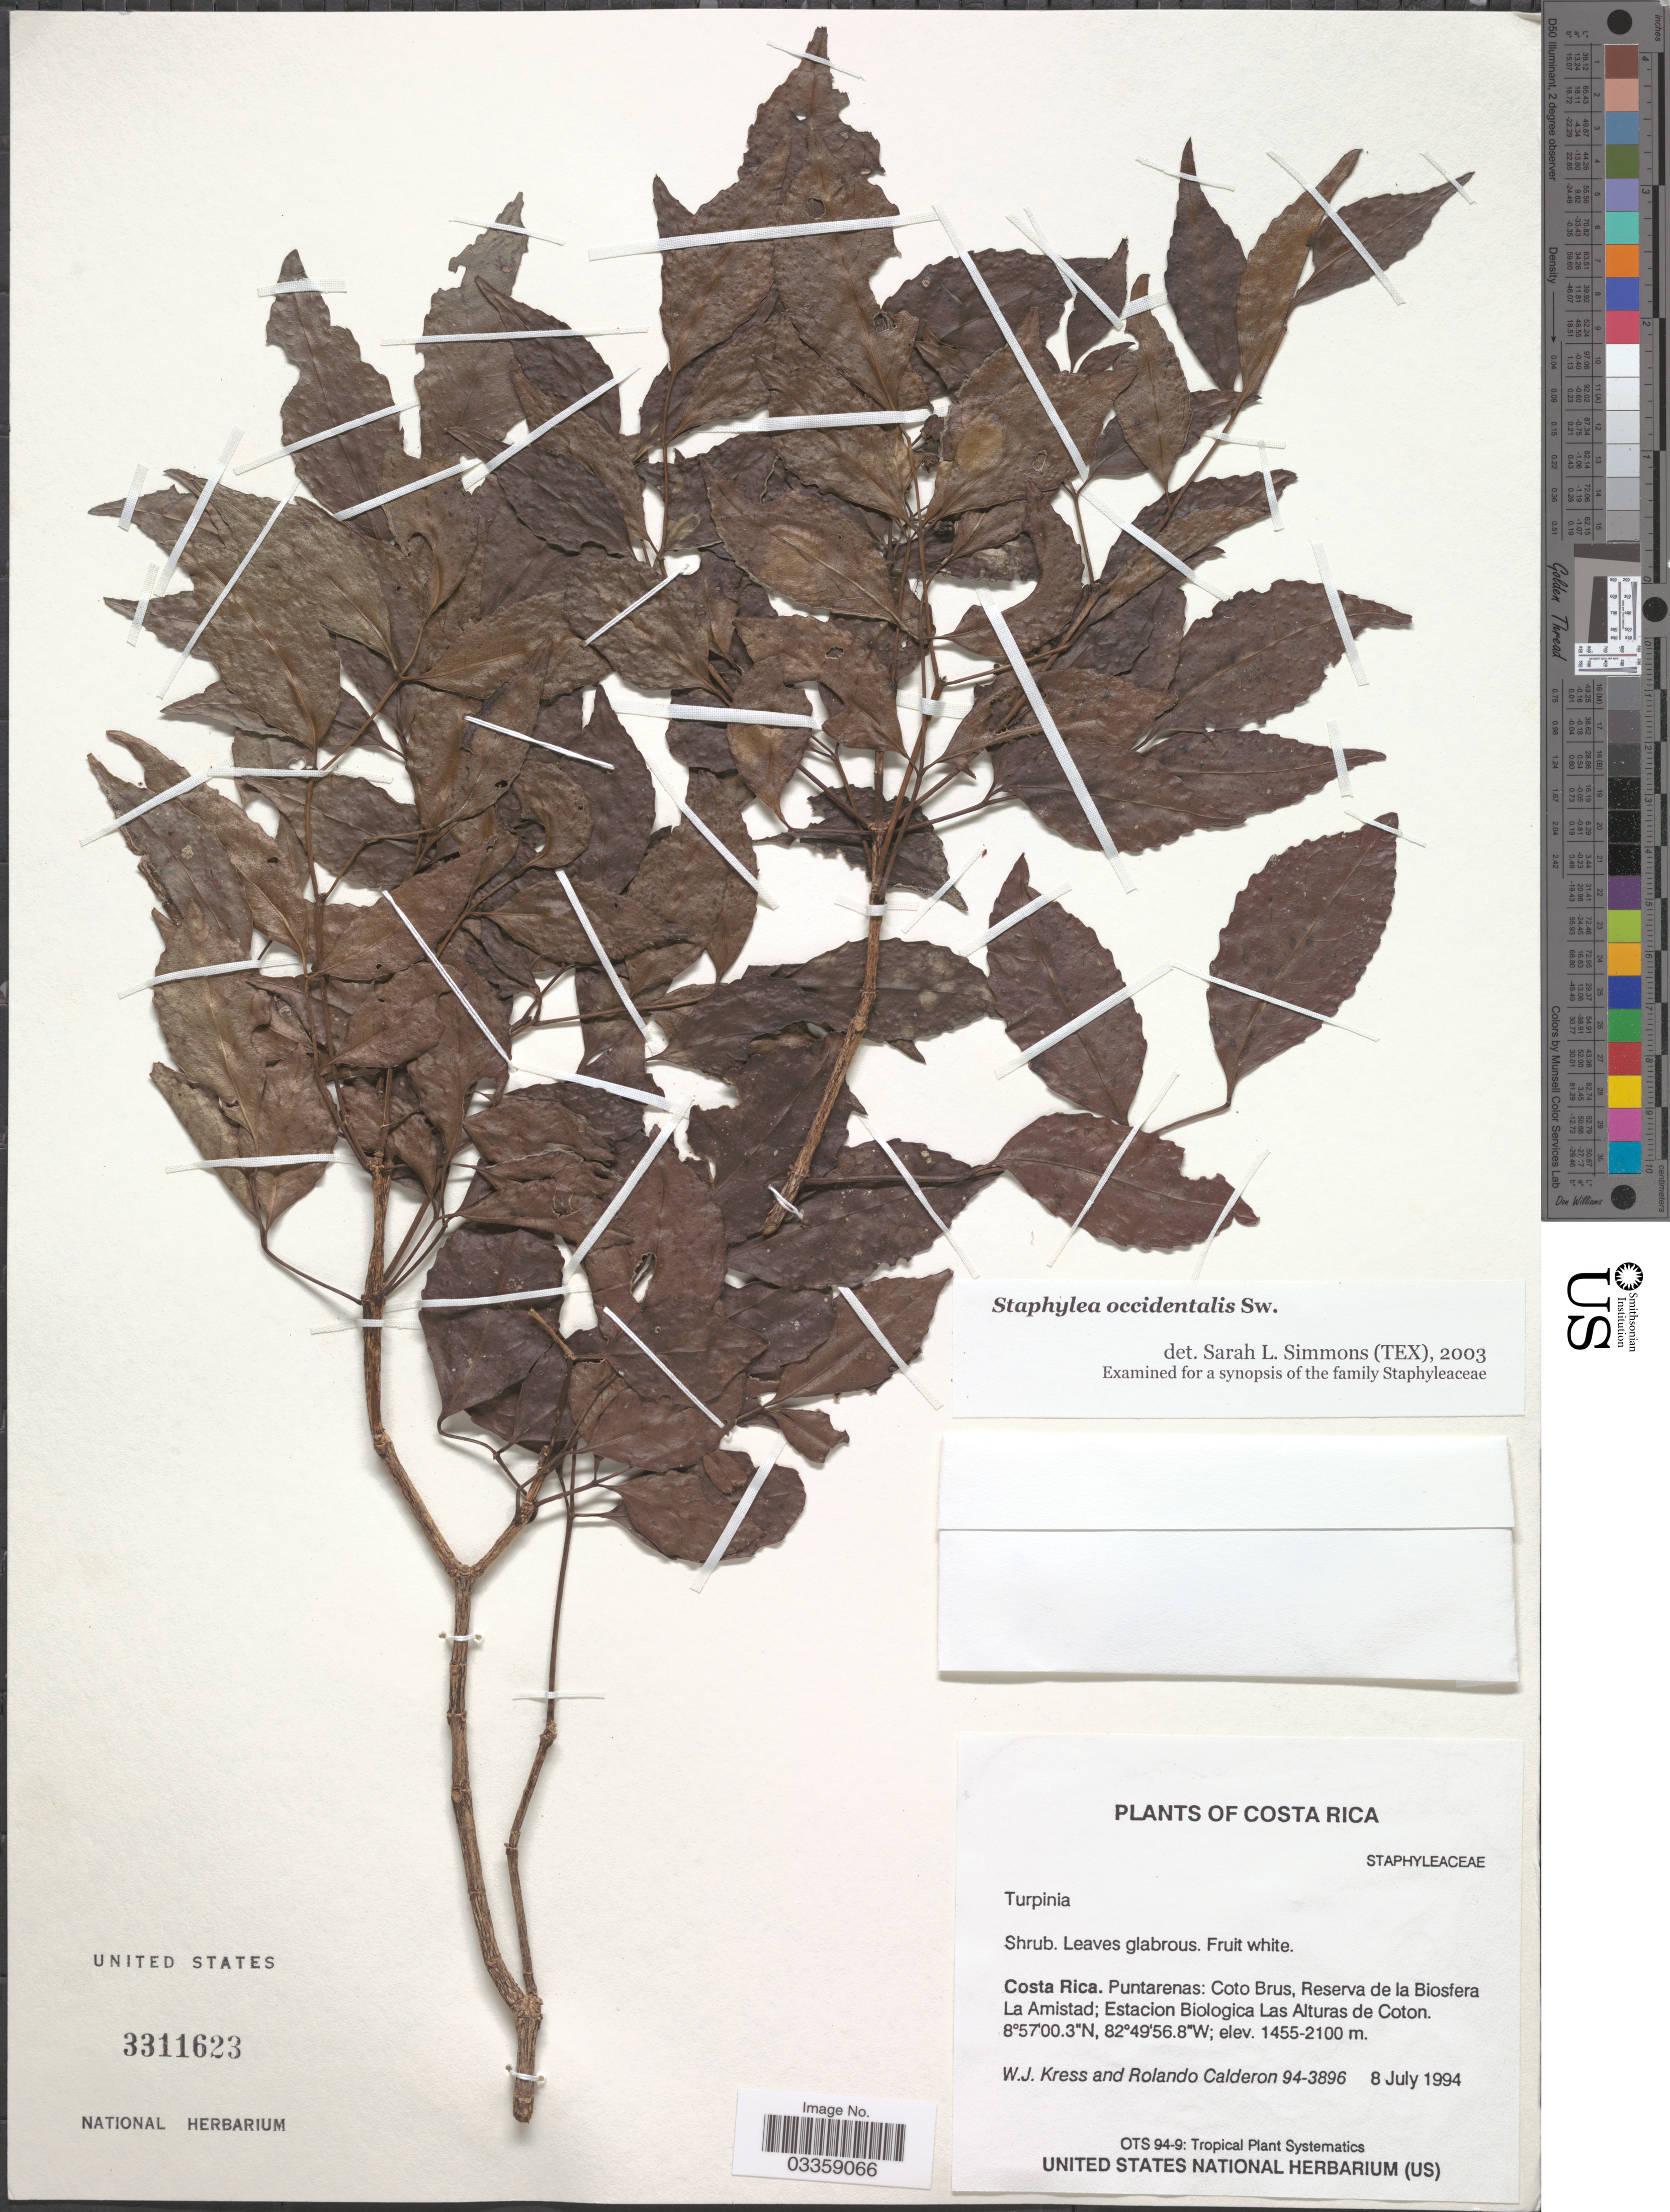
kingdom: Plantae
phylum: Tracheophyta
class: Magnoliopsida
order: Crossosomatales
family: Staphyleaceae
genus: Turpinia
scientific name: Turpinia occidentalis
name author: (Sw.) G. Don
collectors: W. J. Kress & R. Calderon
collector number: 94-3896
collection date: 1994-07-08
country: Costa Rica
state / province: Puntarenas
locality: Coto Brus, Reserva de la Biosfera La Amistad; Estacion Biologica Las Alturas de Coton.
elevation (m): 1455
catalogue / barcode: US 3311623